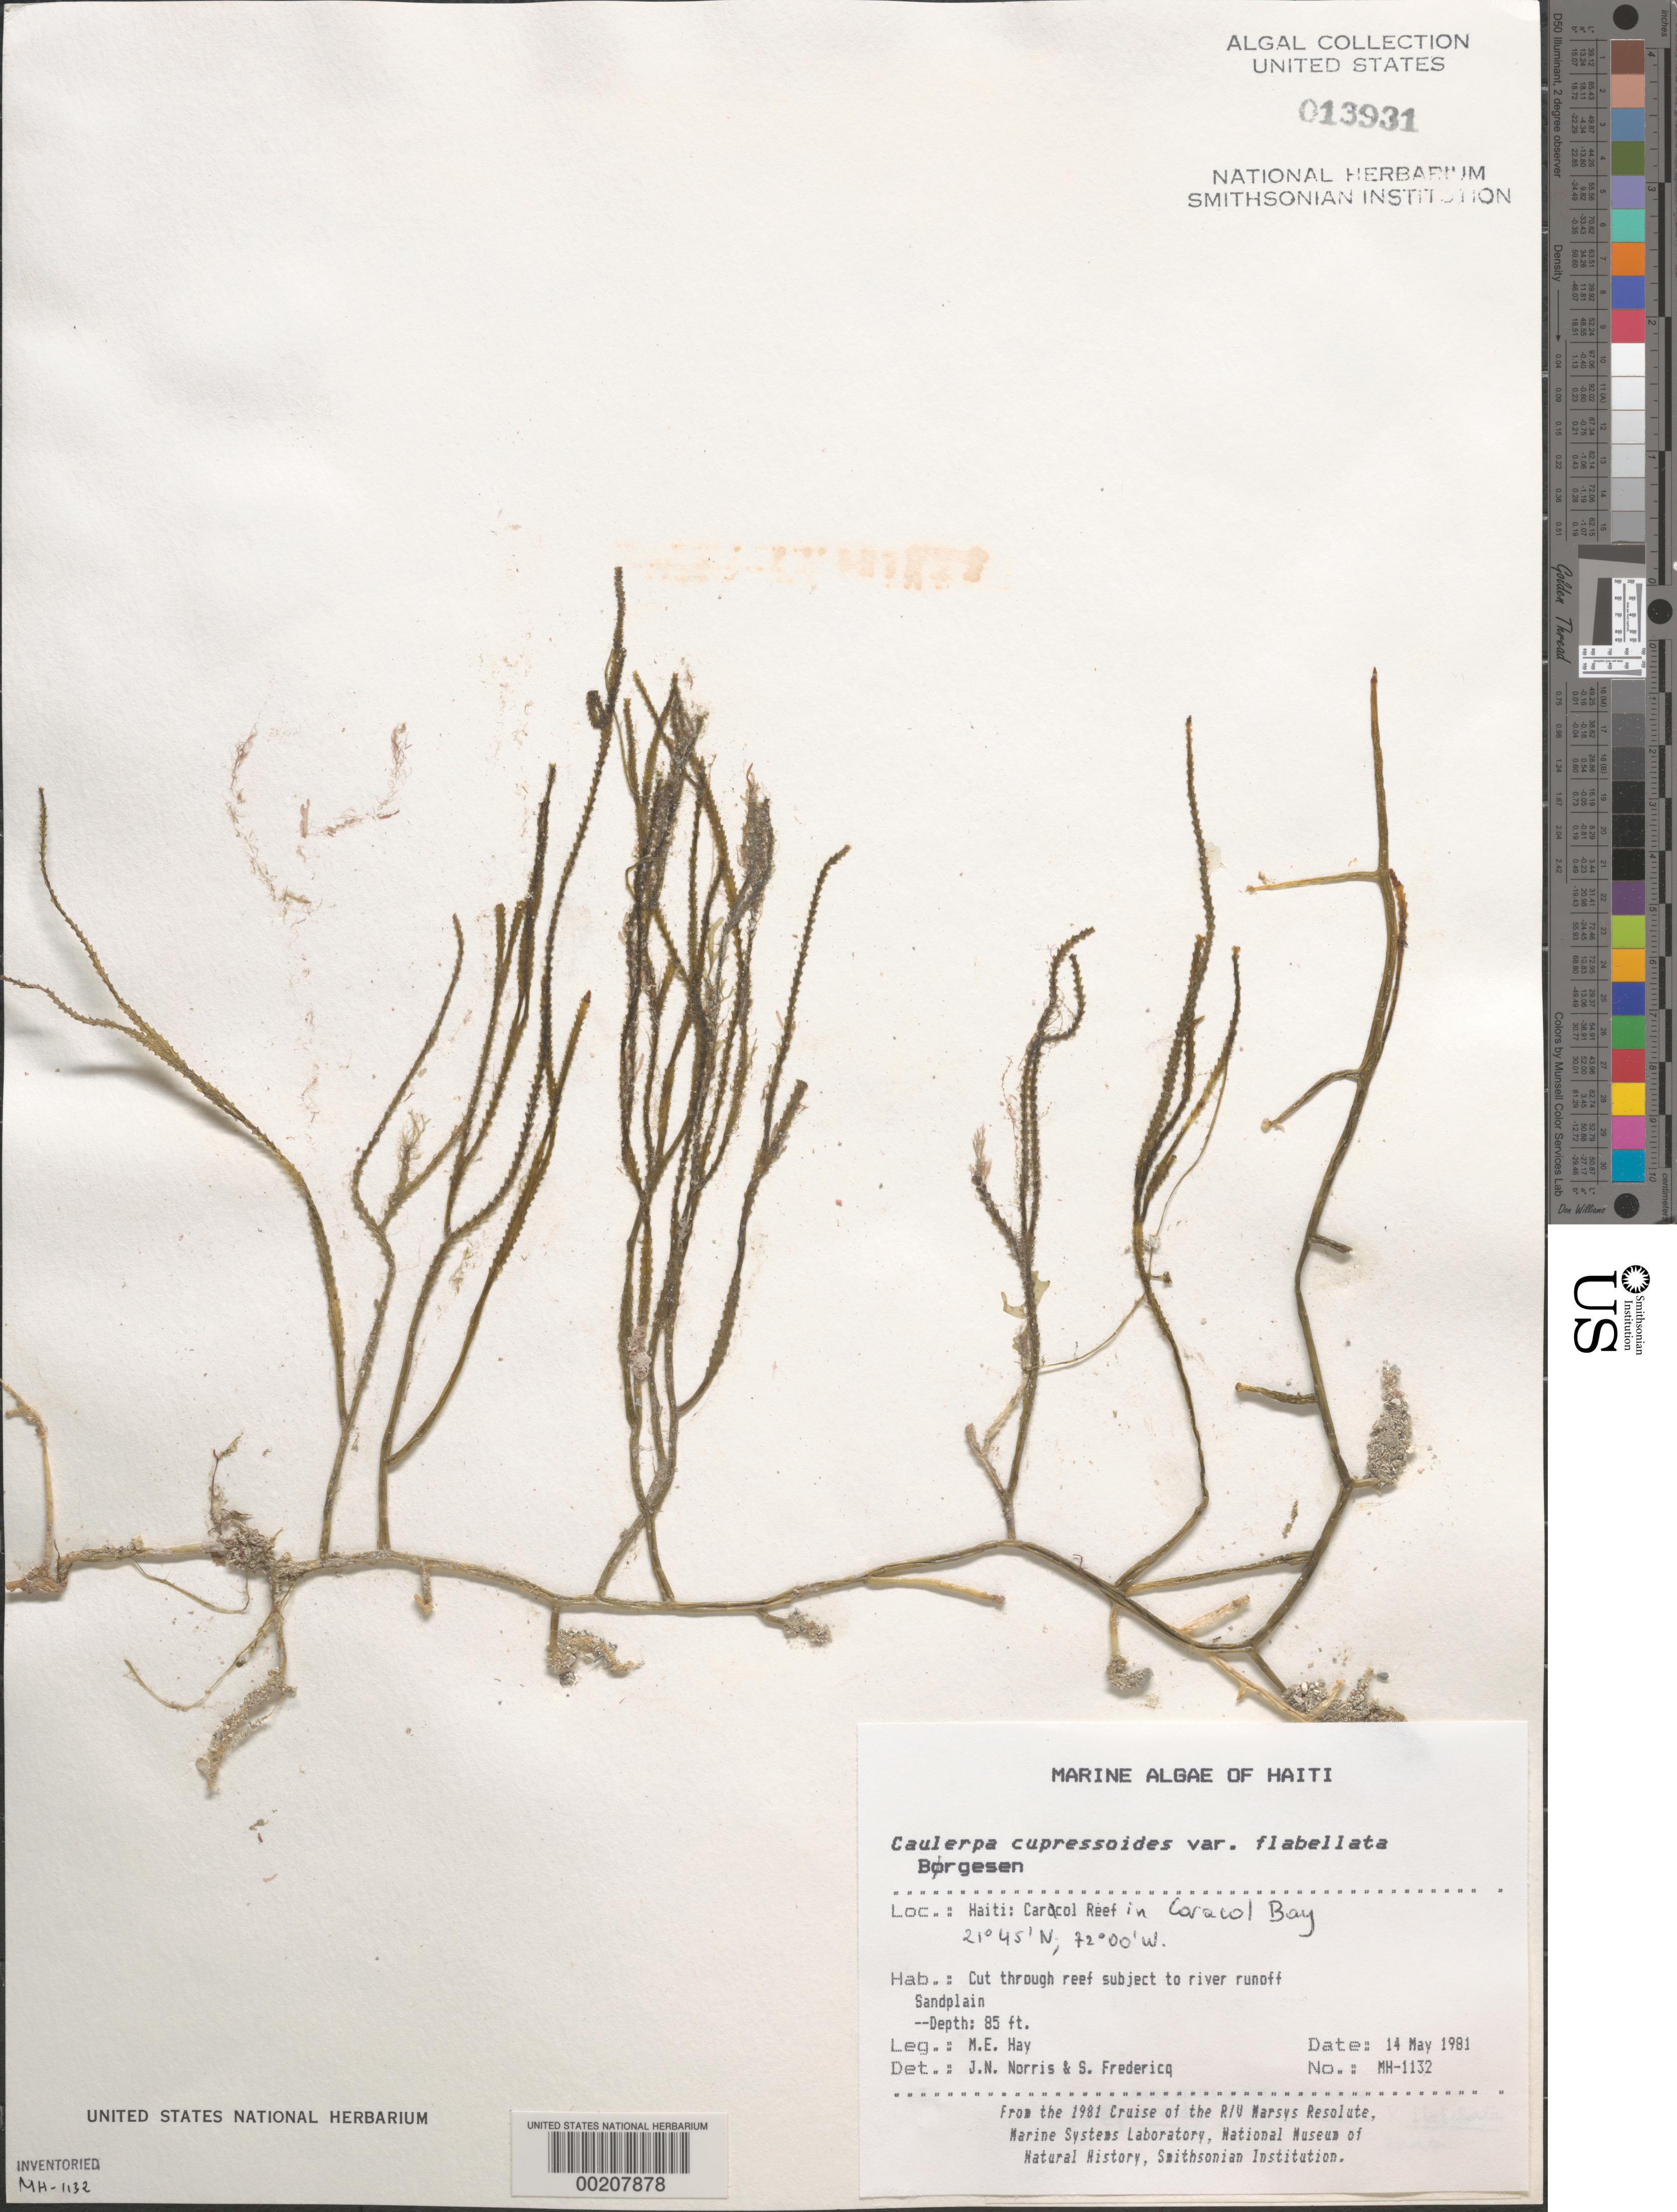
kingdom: Plantae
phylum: Chlorophyta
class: Ulvophyceae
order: Bryopsidales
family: Caulerpaceae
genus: Caulerpa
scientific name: Caulerpa cupressoides var. flabellata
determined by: Norris, J. N.; Fredericq, S.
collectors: M. E. Hay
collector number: MEH-1132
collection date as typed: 14 May 1981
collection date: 1981-05-14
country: Haiti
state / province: Nord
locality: Caracol Reef, Caracol Bay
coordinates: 21 45'N, 72 00'W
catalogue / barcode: US 13931